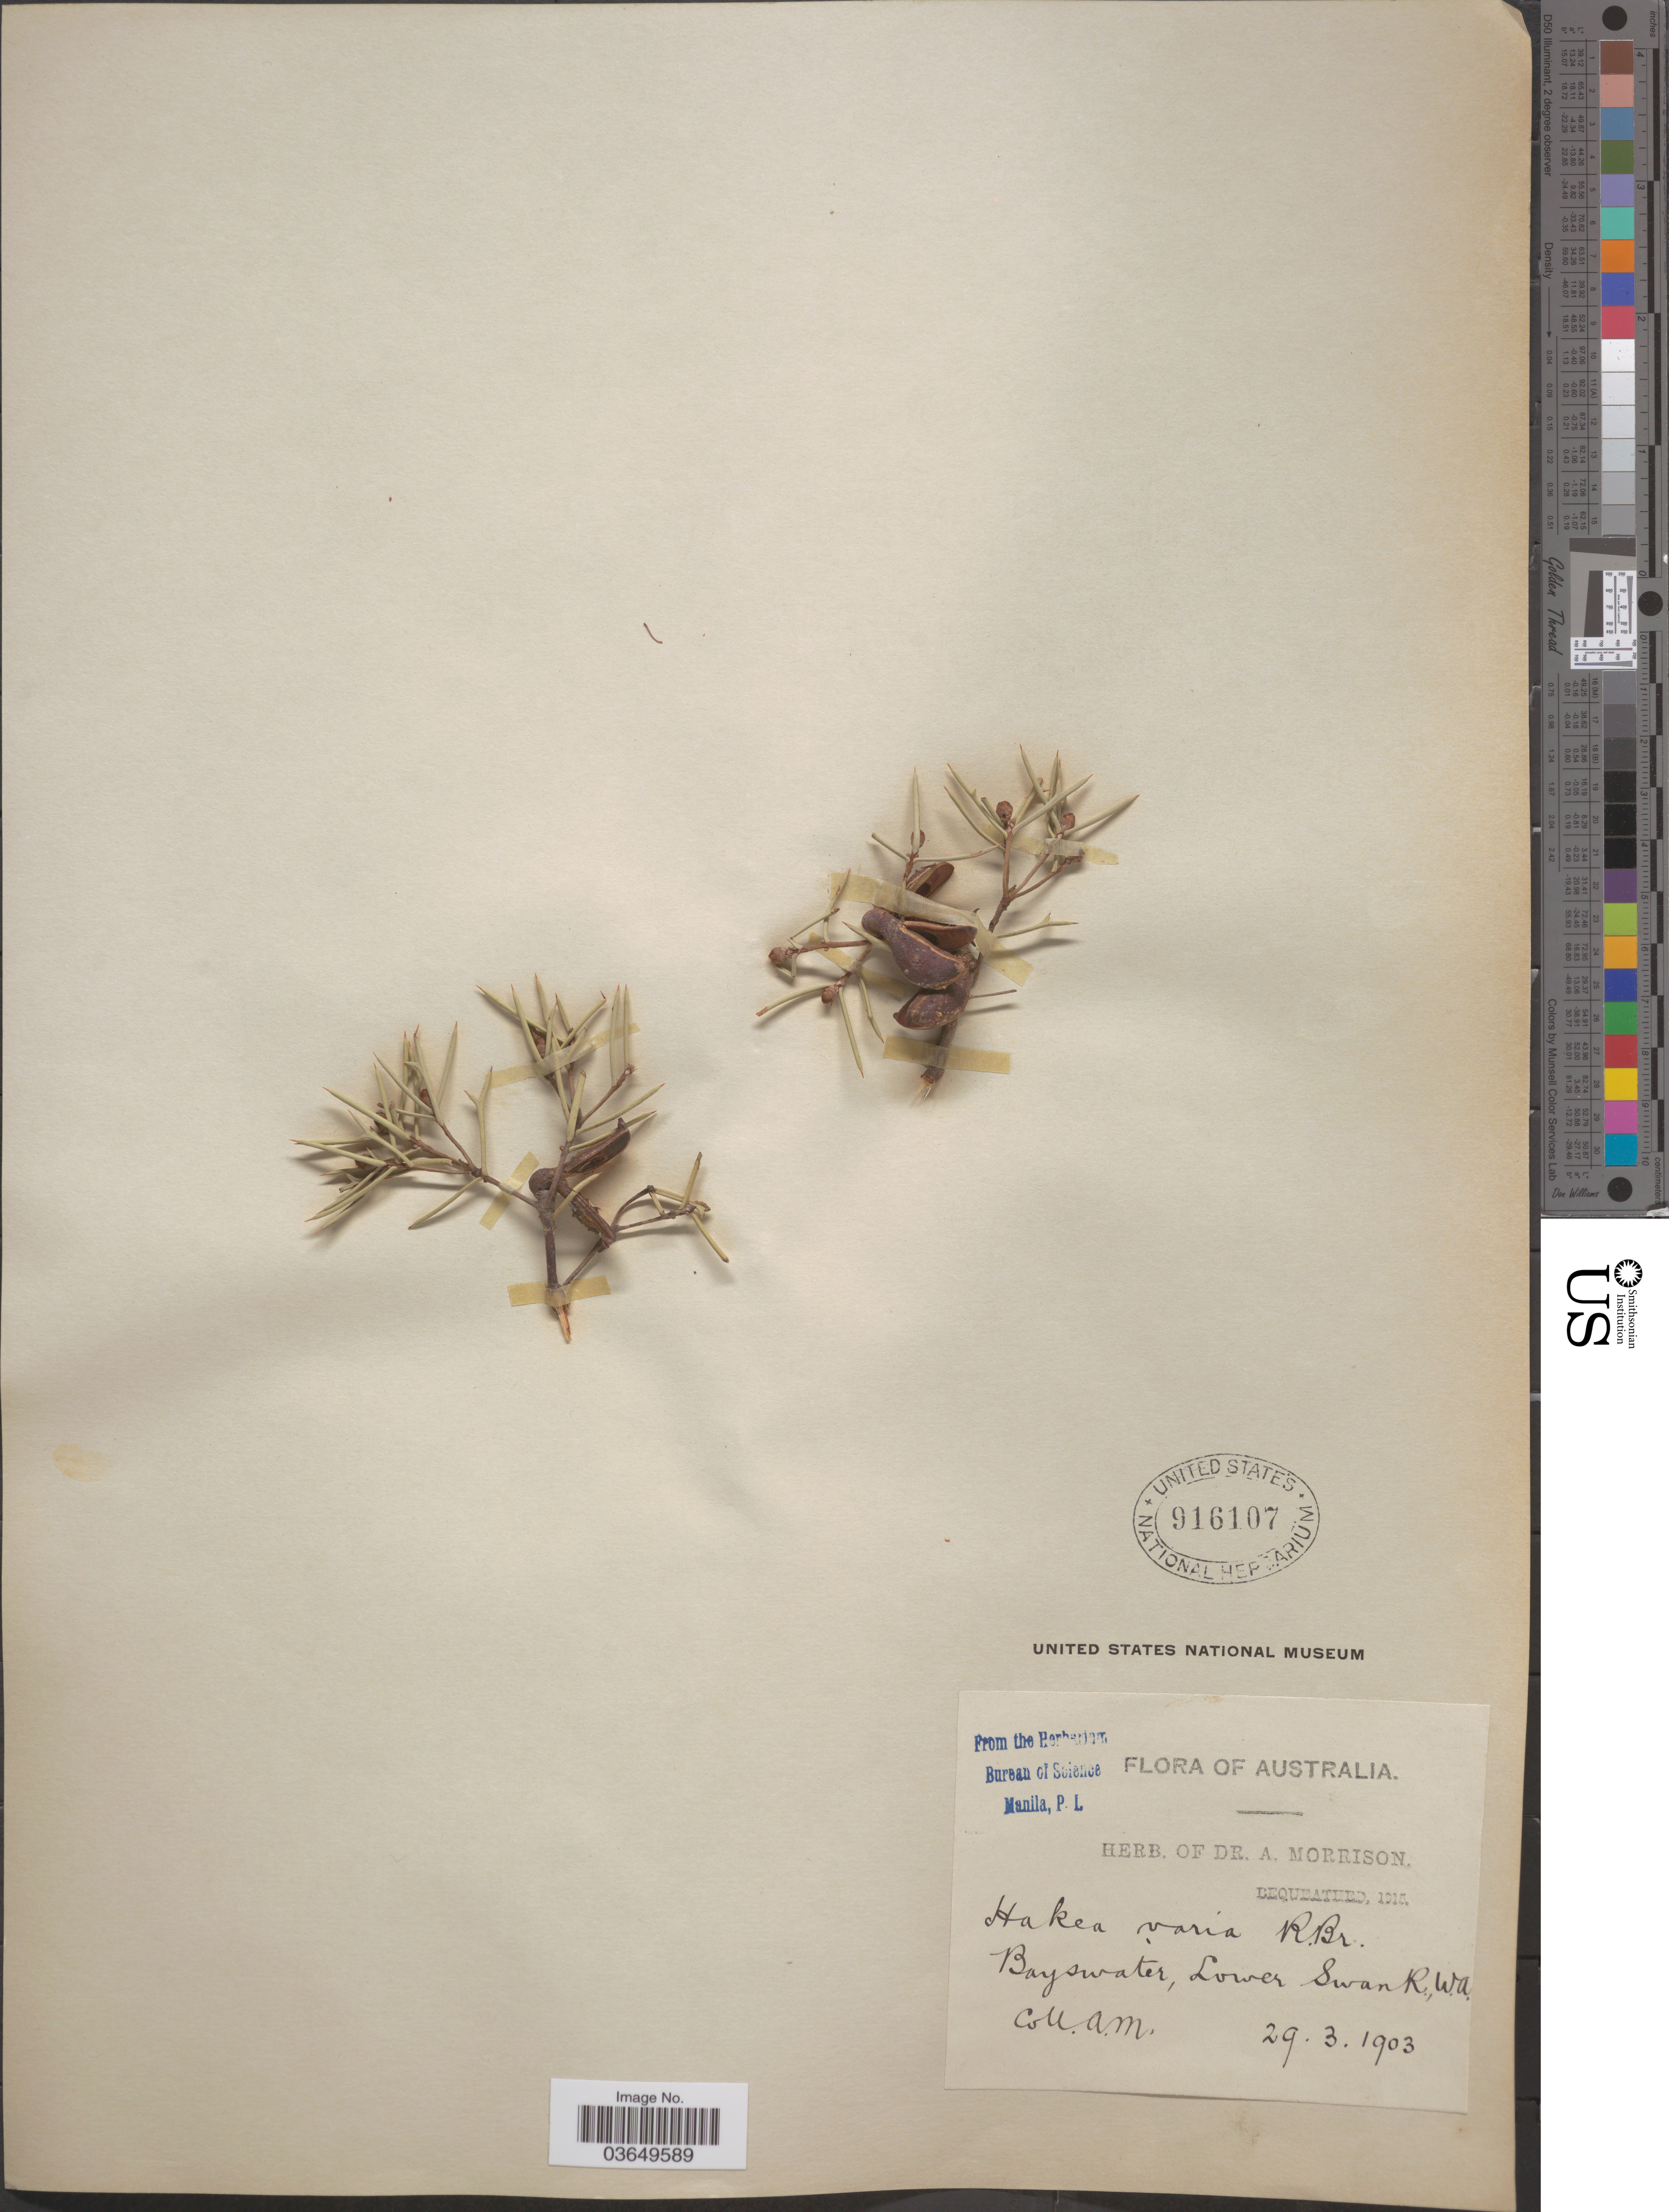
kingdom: Plantae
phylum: Tracheophyta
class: Magnoliopsida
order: Proteales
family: Proteaceae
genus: Hakea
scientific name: Hakea varia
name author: R. Br.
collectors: A. Morrison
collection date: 1903-03-29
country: Australia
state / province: Western Australia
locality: Bayswater, Lower Swan R.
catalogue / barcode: US 916107